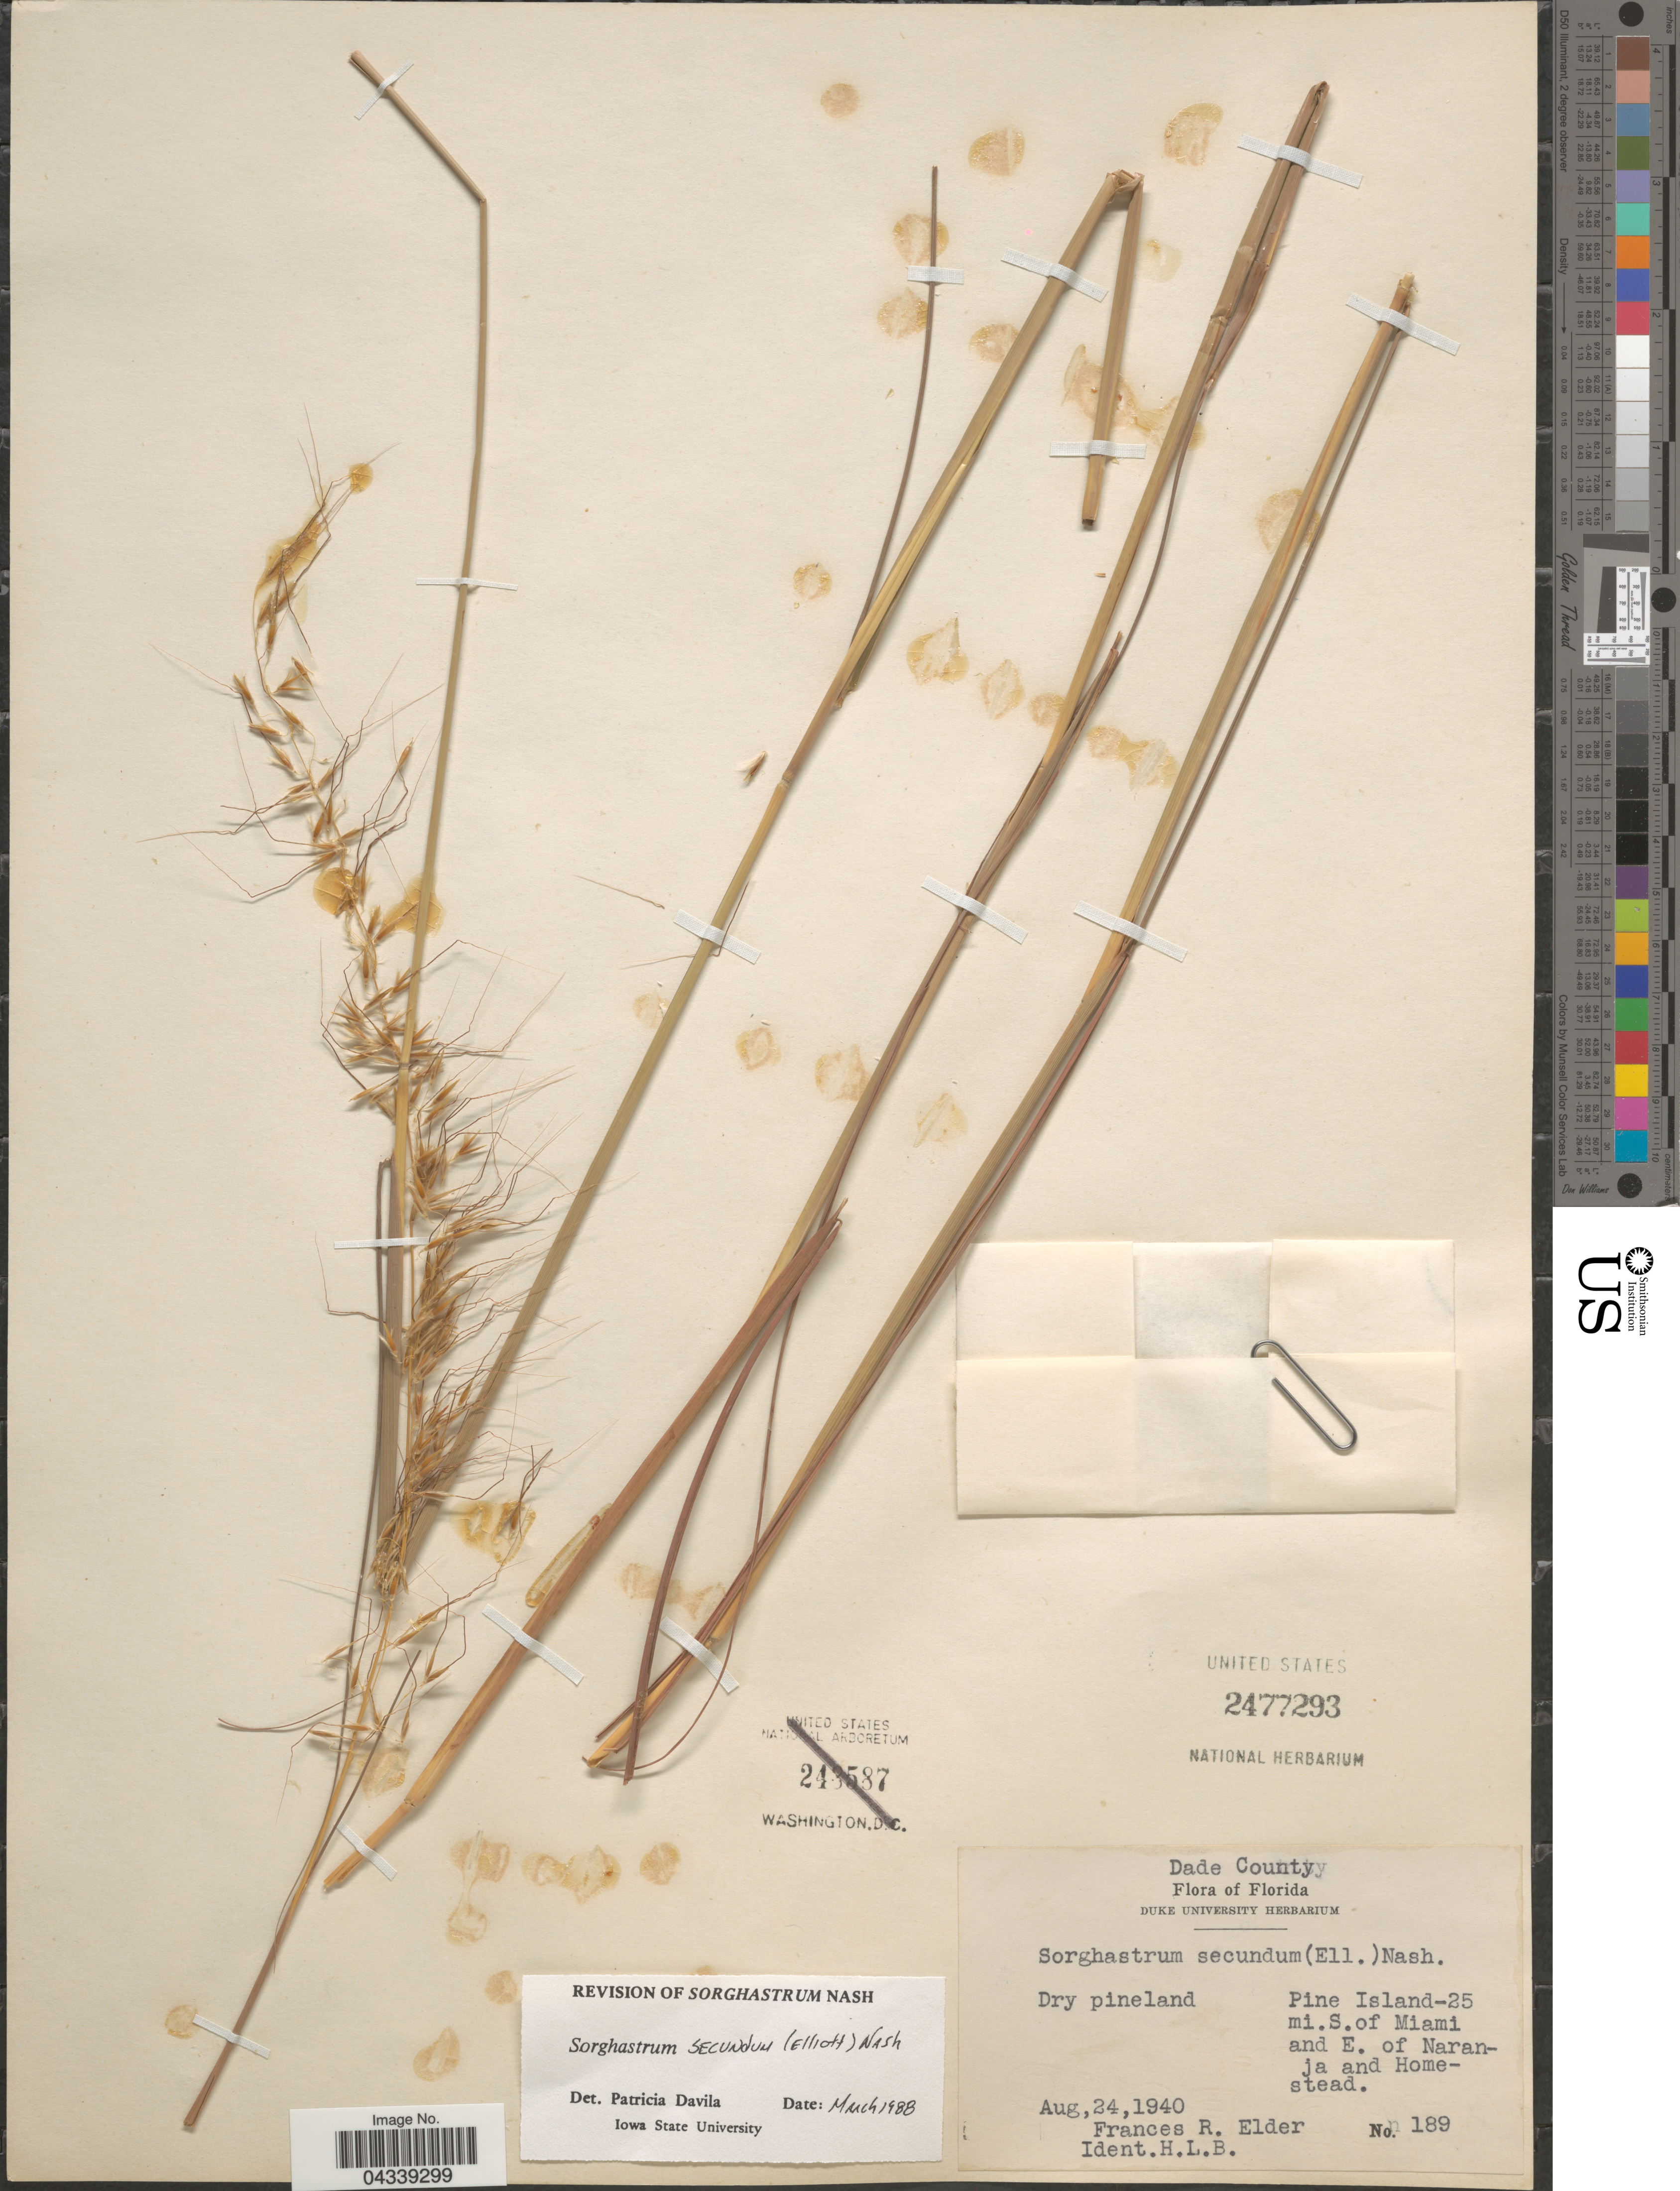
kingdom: Plantae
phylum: Tracheophyta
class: Liliopsida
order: Poales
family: Poaceae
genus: Sorghastrum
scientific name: Sorghastrum secundum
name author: (Elliott) Nash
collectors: F. Elder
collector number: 189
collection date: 1940-08-24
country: United States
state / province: Florida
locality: Dade County. Pine Island-25 mi.S.of Miami and E. of Naranja and Homestead.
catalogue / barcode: US 2477293